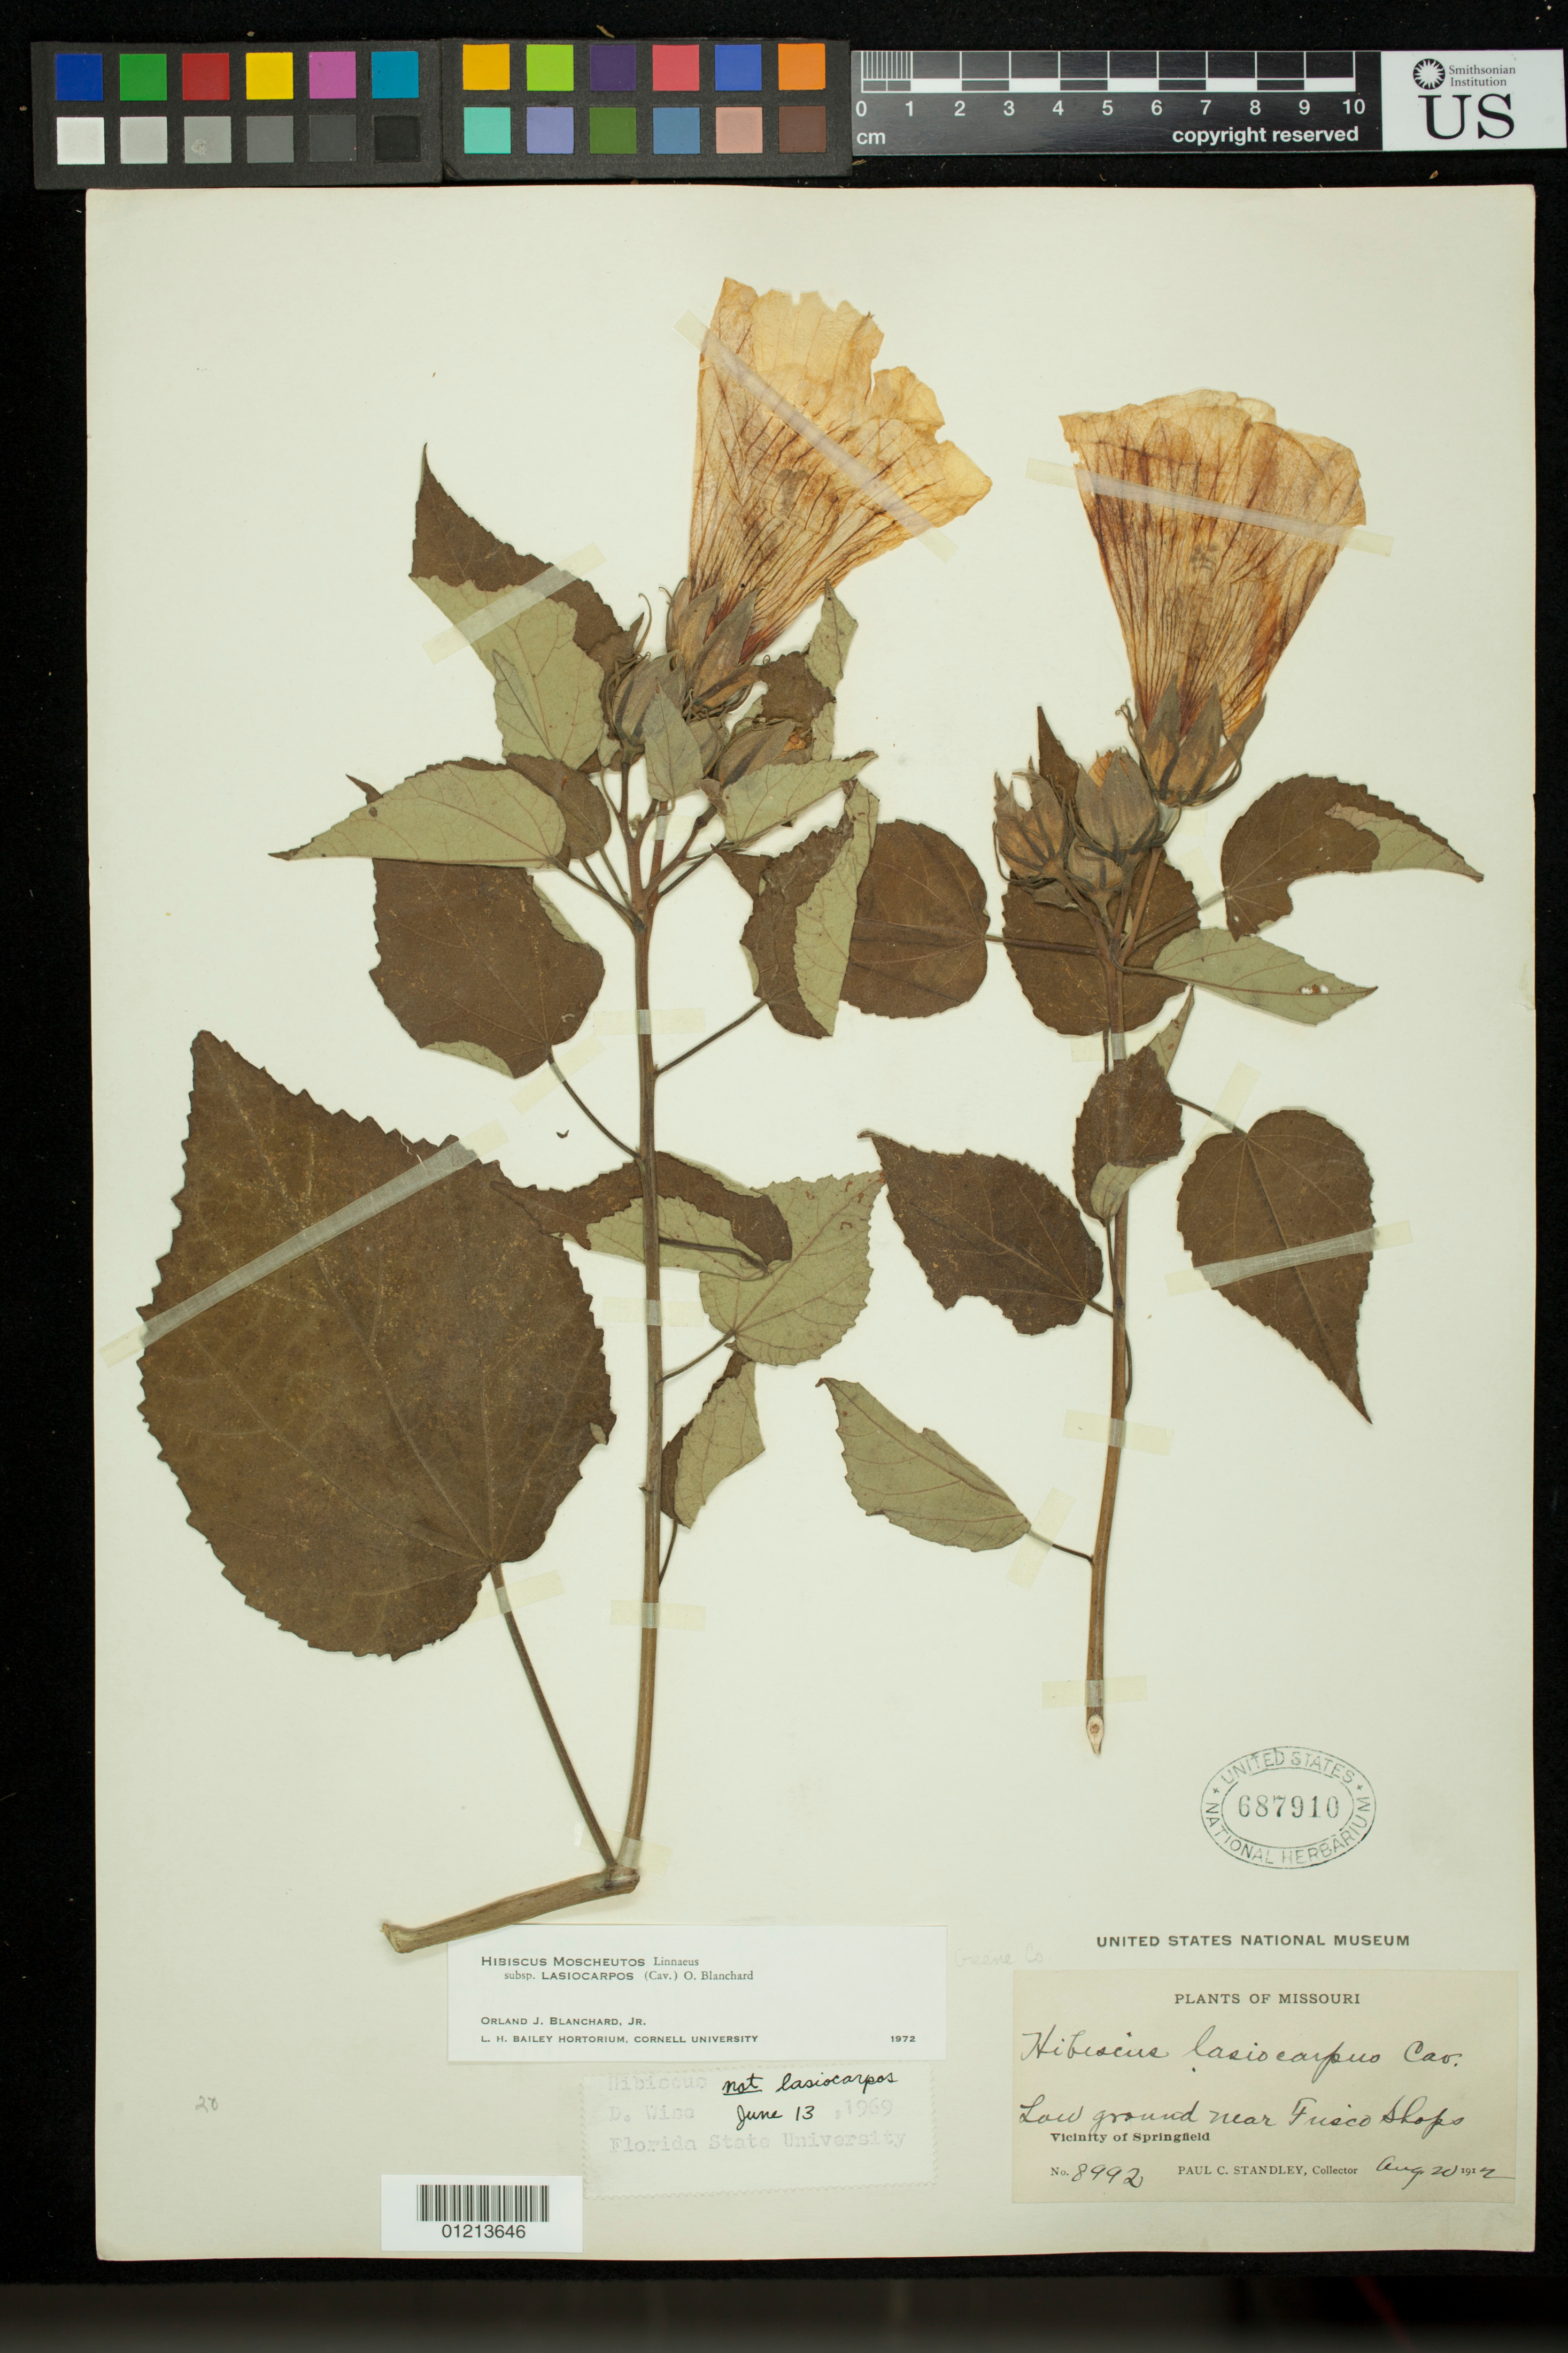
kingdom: Plantae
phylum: Tracheophyta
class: Magnoliopsida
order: Malvales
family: Malvaceae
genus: Hibiscus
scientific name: Hibiscus moscheutos subsp. lasiocarpos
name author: (Cav.) O.J. Blanch.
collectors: P. C. Standley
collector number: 8992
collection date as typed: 20 Aug 1912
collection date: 1912-08-20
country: United States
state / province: Missouri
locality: Low ground near Frisco Shops. Vicinity of Springfield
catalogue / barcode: US 687910